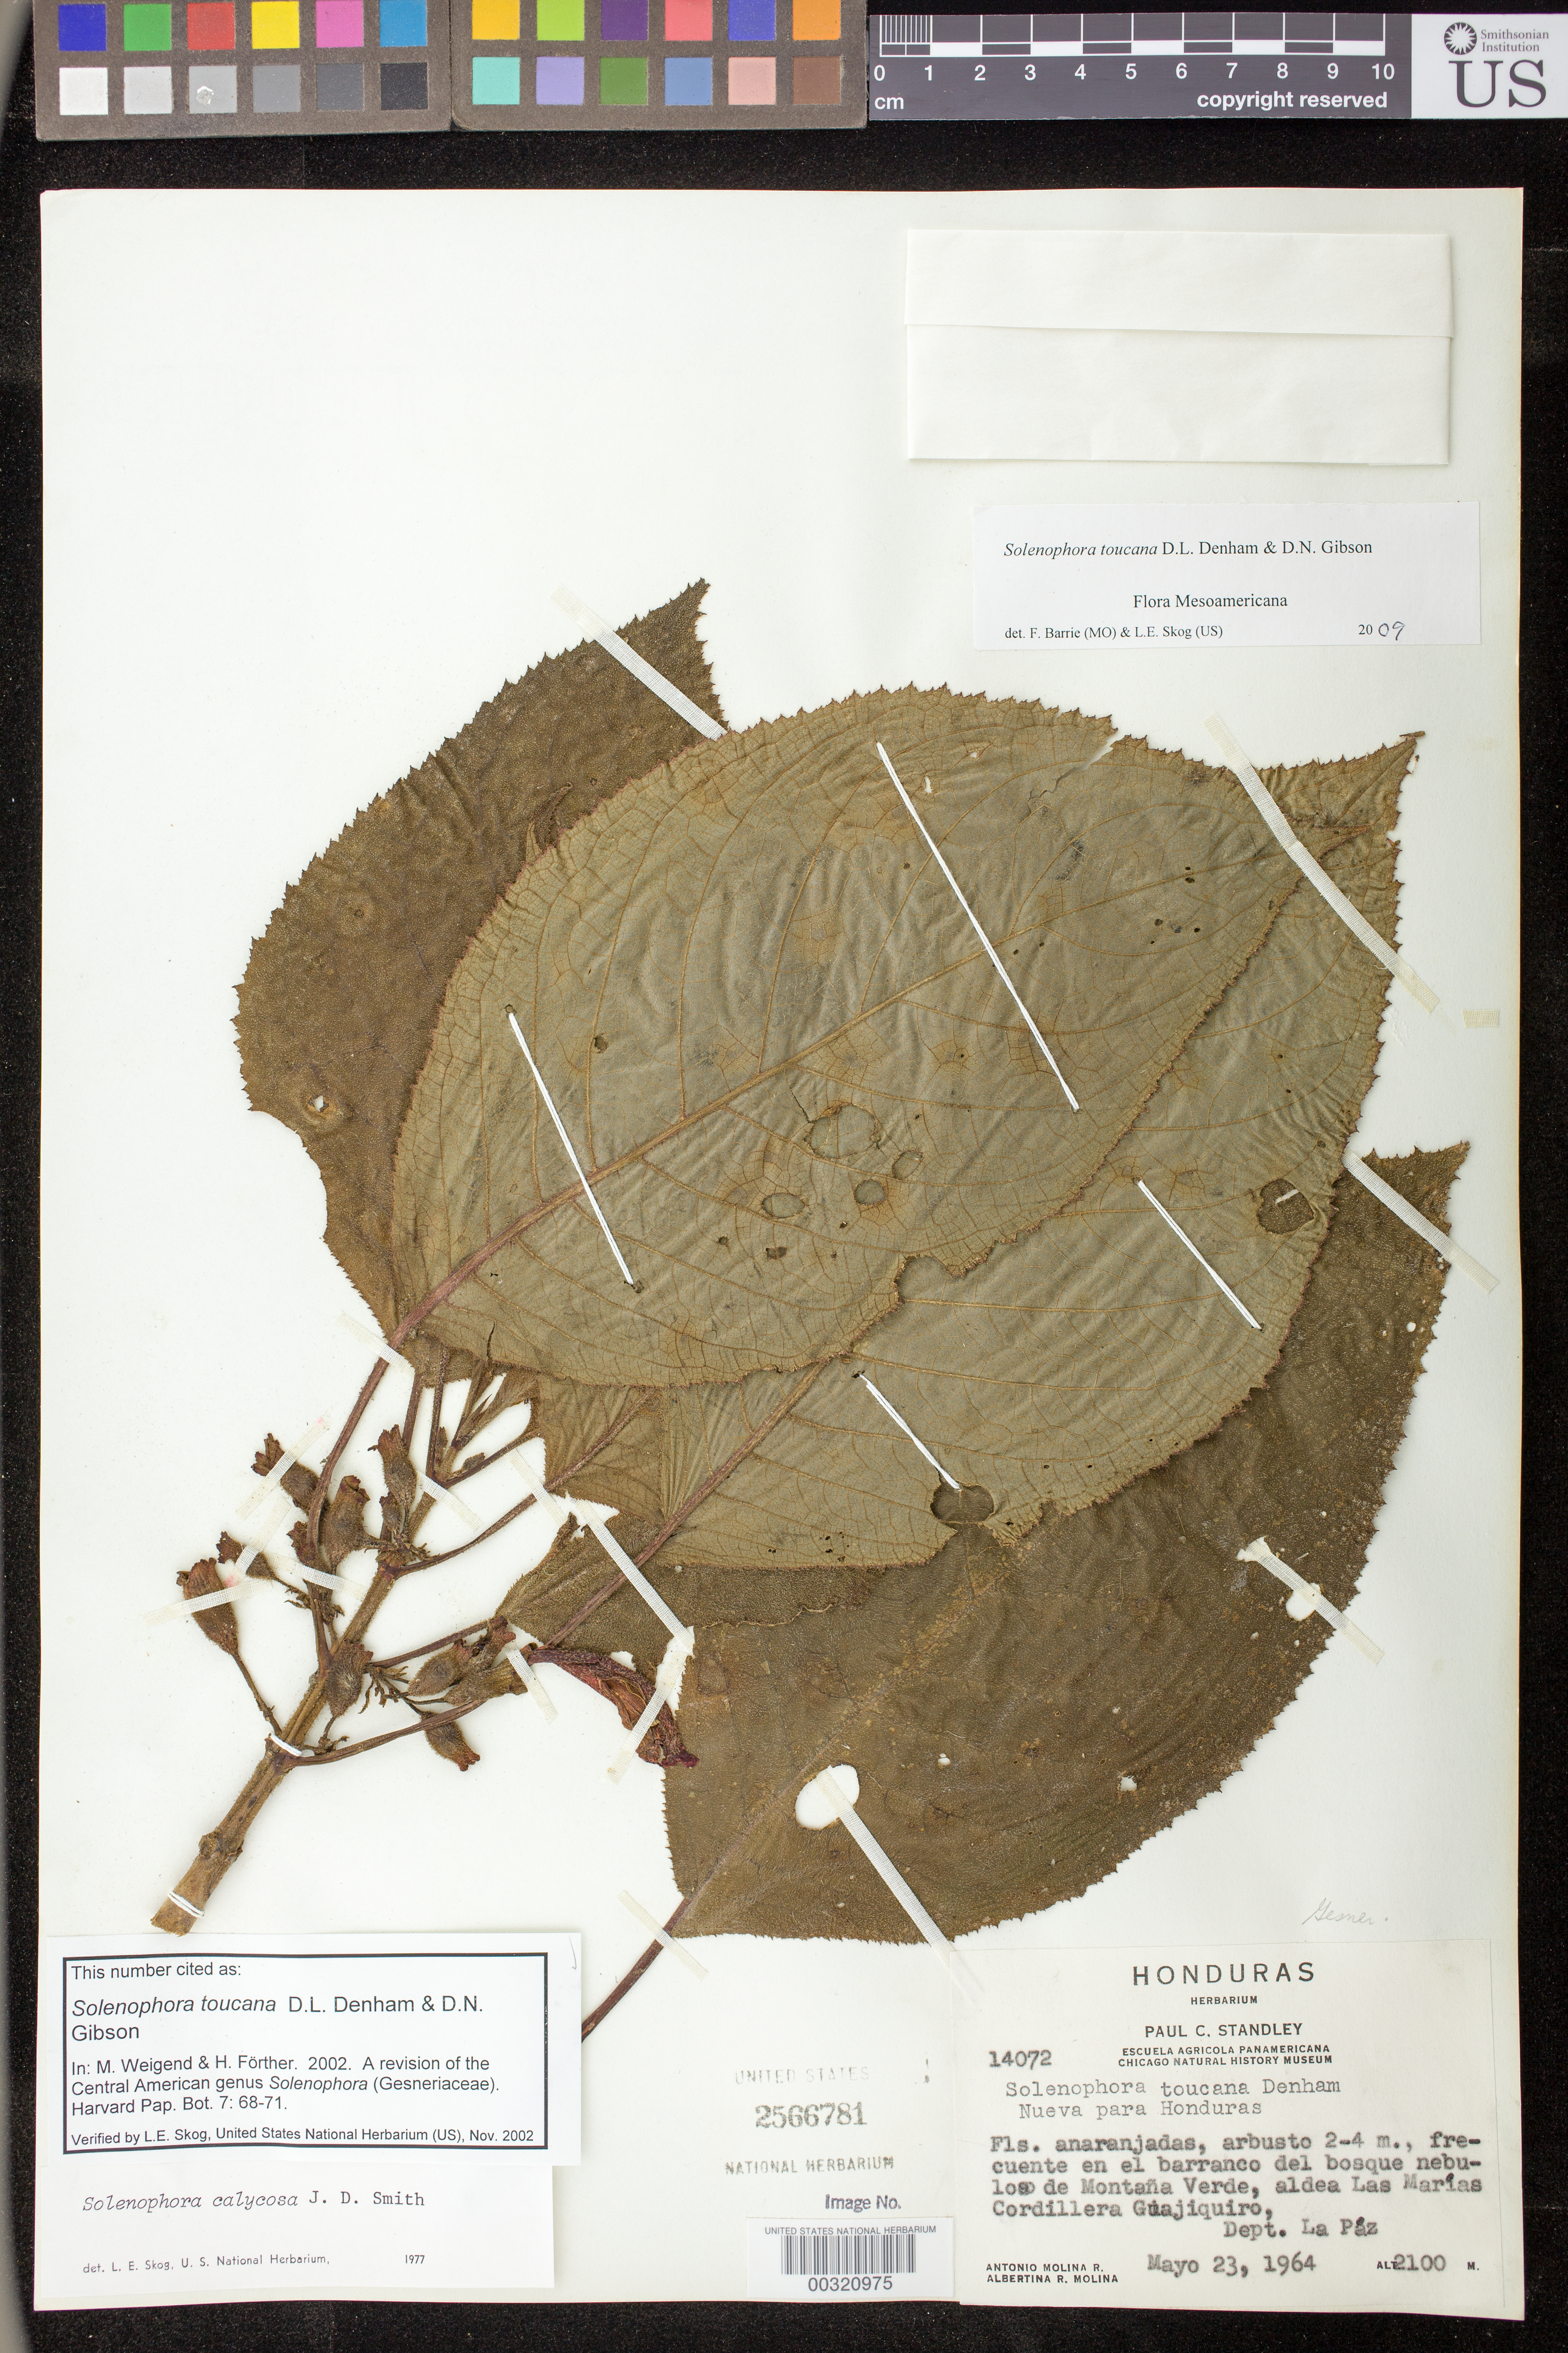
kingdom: Plantae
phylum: Tracheophyta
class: Magnoliopsida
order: Lamiales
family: Gesneriaceae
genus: Solenophora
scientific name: Solenophora toucana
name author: D.L. Denham & D.N. Gibson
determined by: Weigend; Förther, Harald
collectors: A. Molina R. & A. R. Molina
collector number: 14072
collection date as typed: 23 May 1964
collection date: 1964-05-23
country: Honduras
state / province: La Paz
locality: Montaña Verde, aldea las Marías Cordillera Guajiquiro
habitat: Frecuente en el barranco del bosque nebuloso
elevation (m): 2100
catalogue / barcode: US 2566781